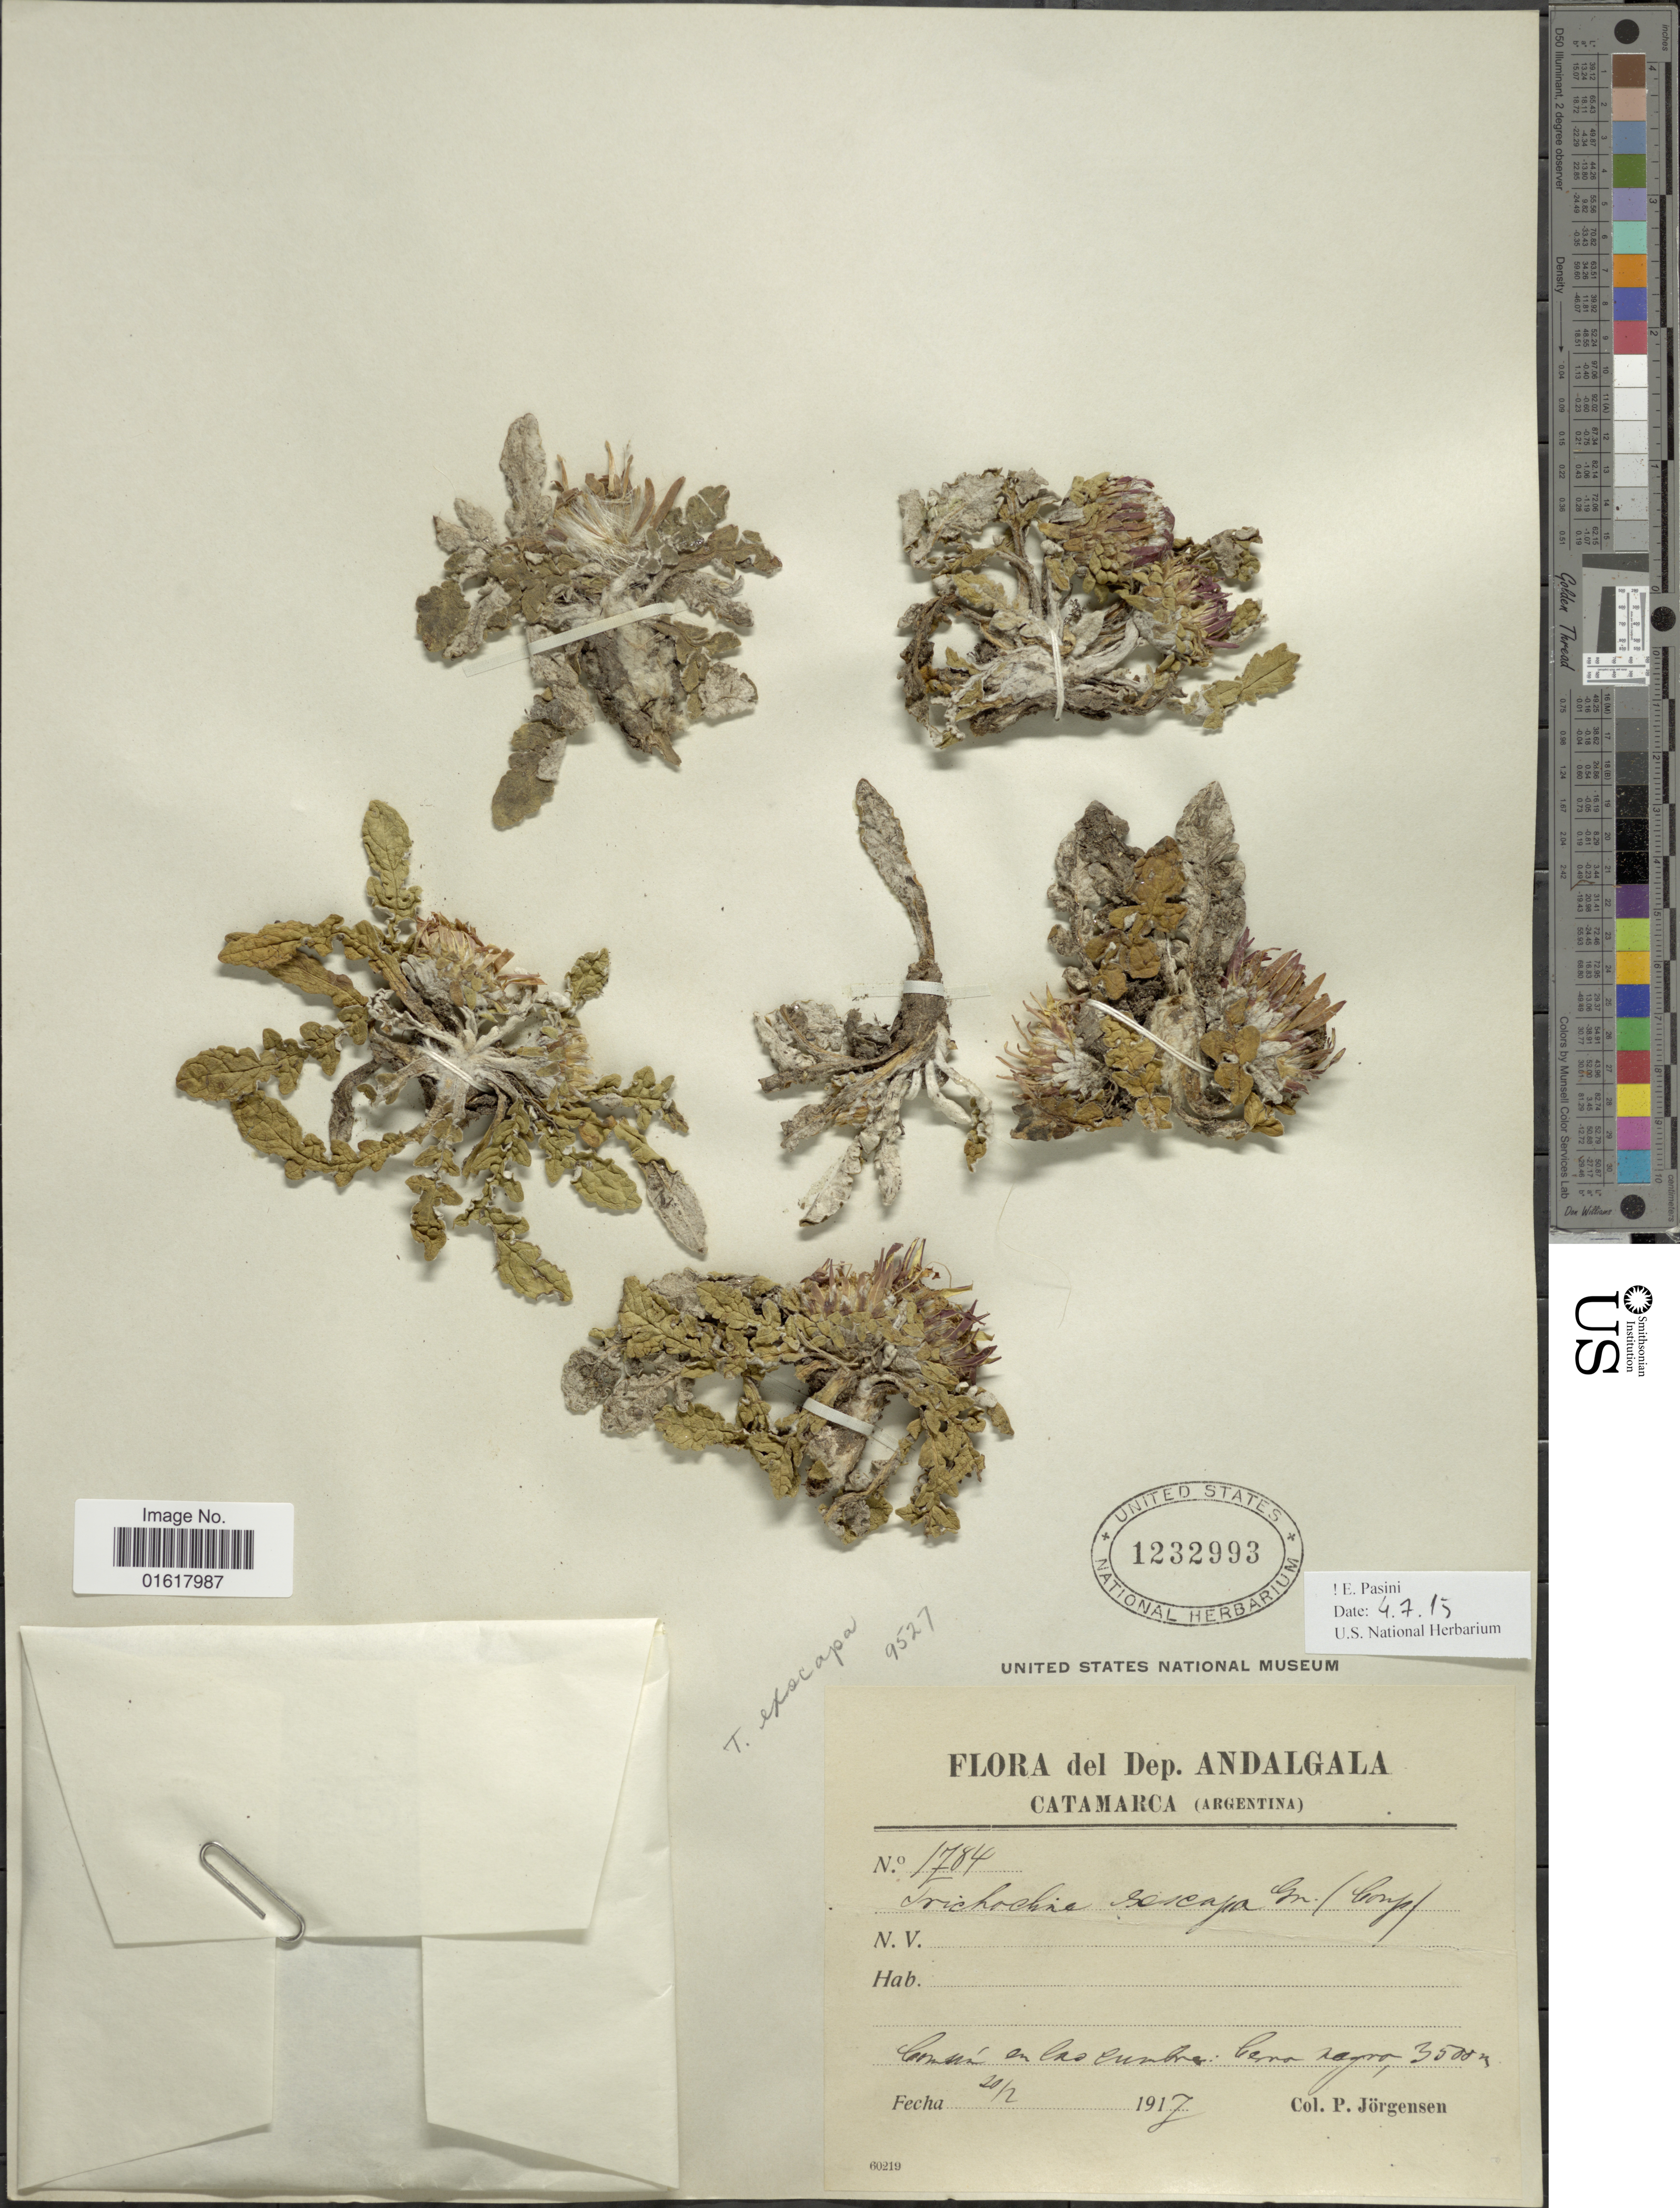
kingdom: Plantae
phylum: Tracheophyta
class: Magnoliopsida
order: Asterales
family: Asteraceae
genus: Trichocline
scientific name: Trichocline exscapa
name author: Griseb.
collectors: P. Jörgensen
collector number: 1784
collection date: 1917-02-20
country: Argentina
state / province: Catamarca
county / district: Andalgalá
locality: Cerro Negro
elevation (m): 3500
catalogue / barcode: US 1232993